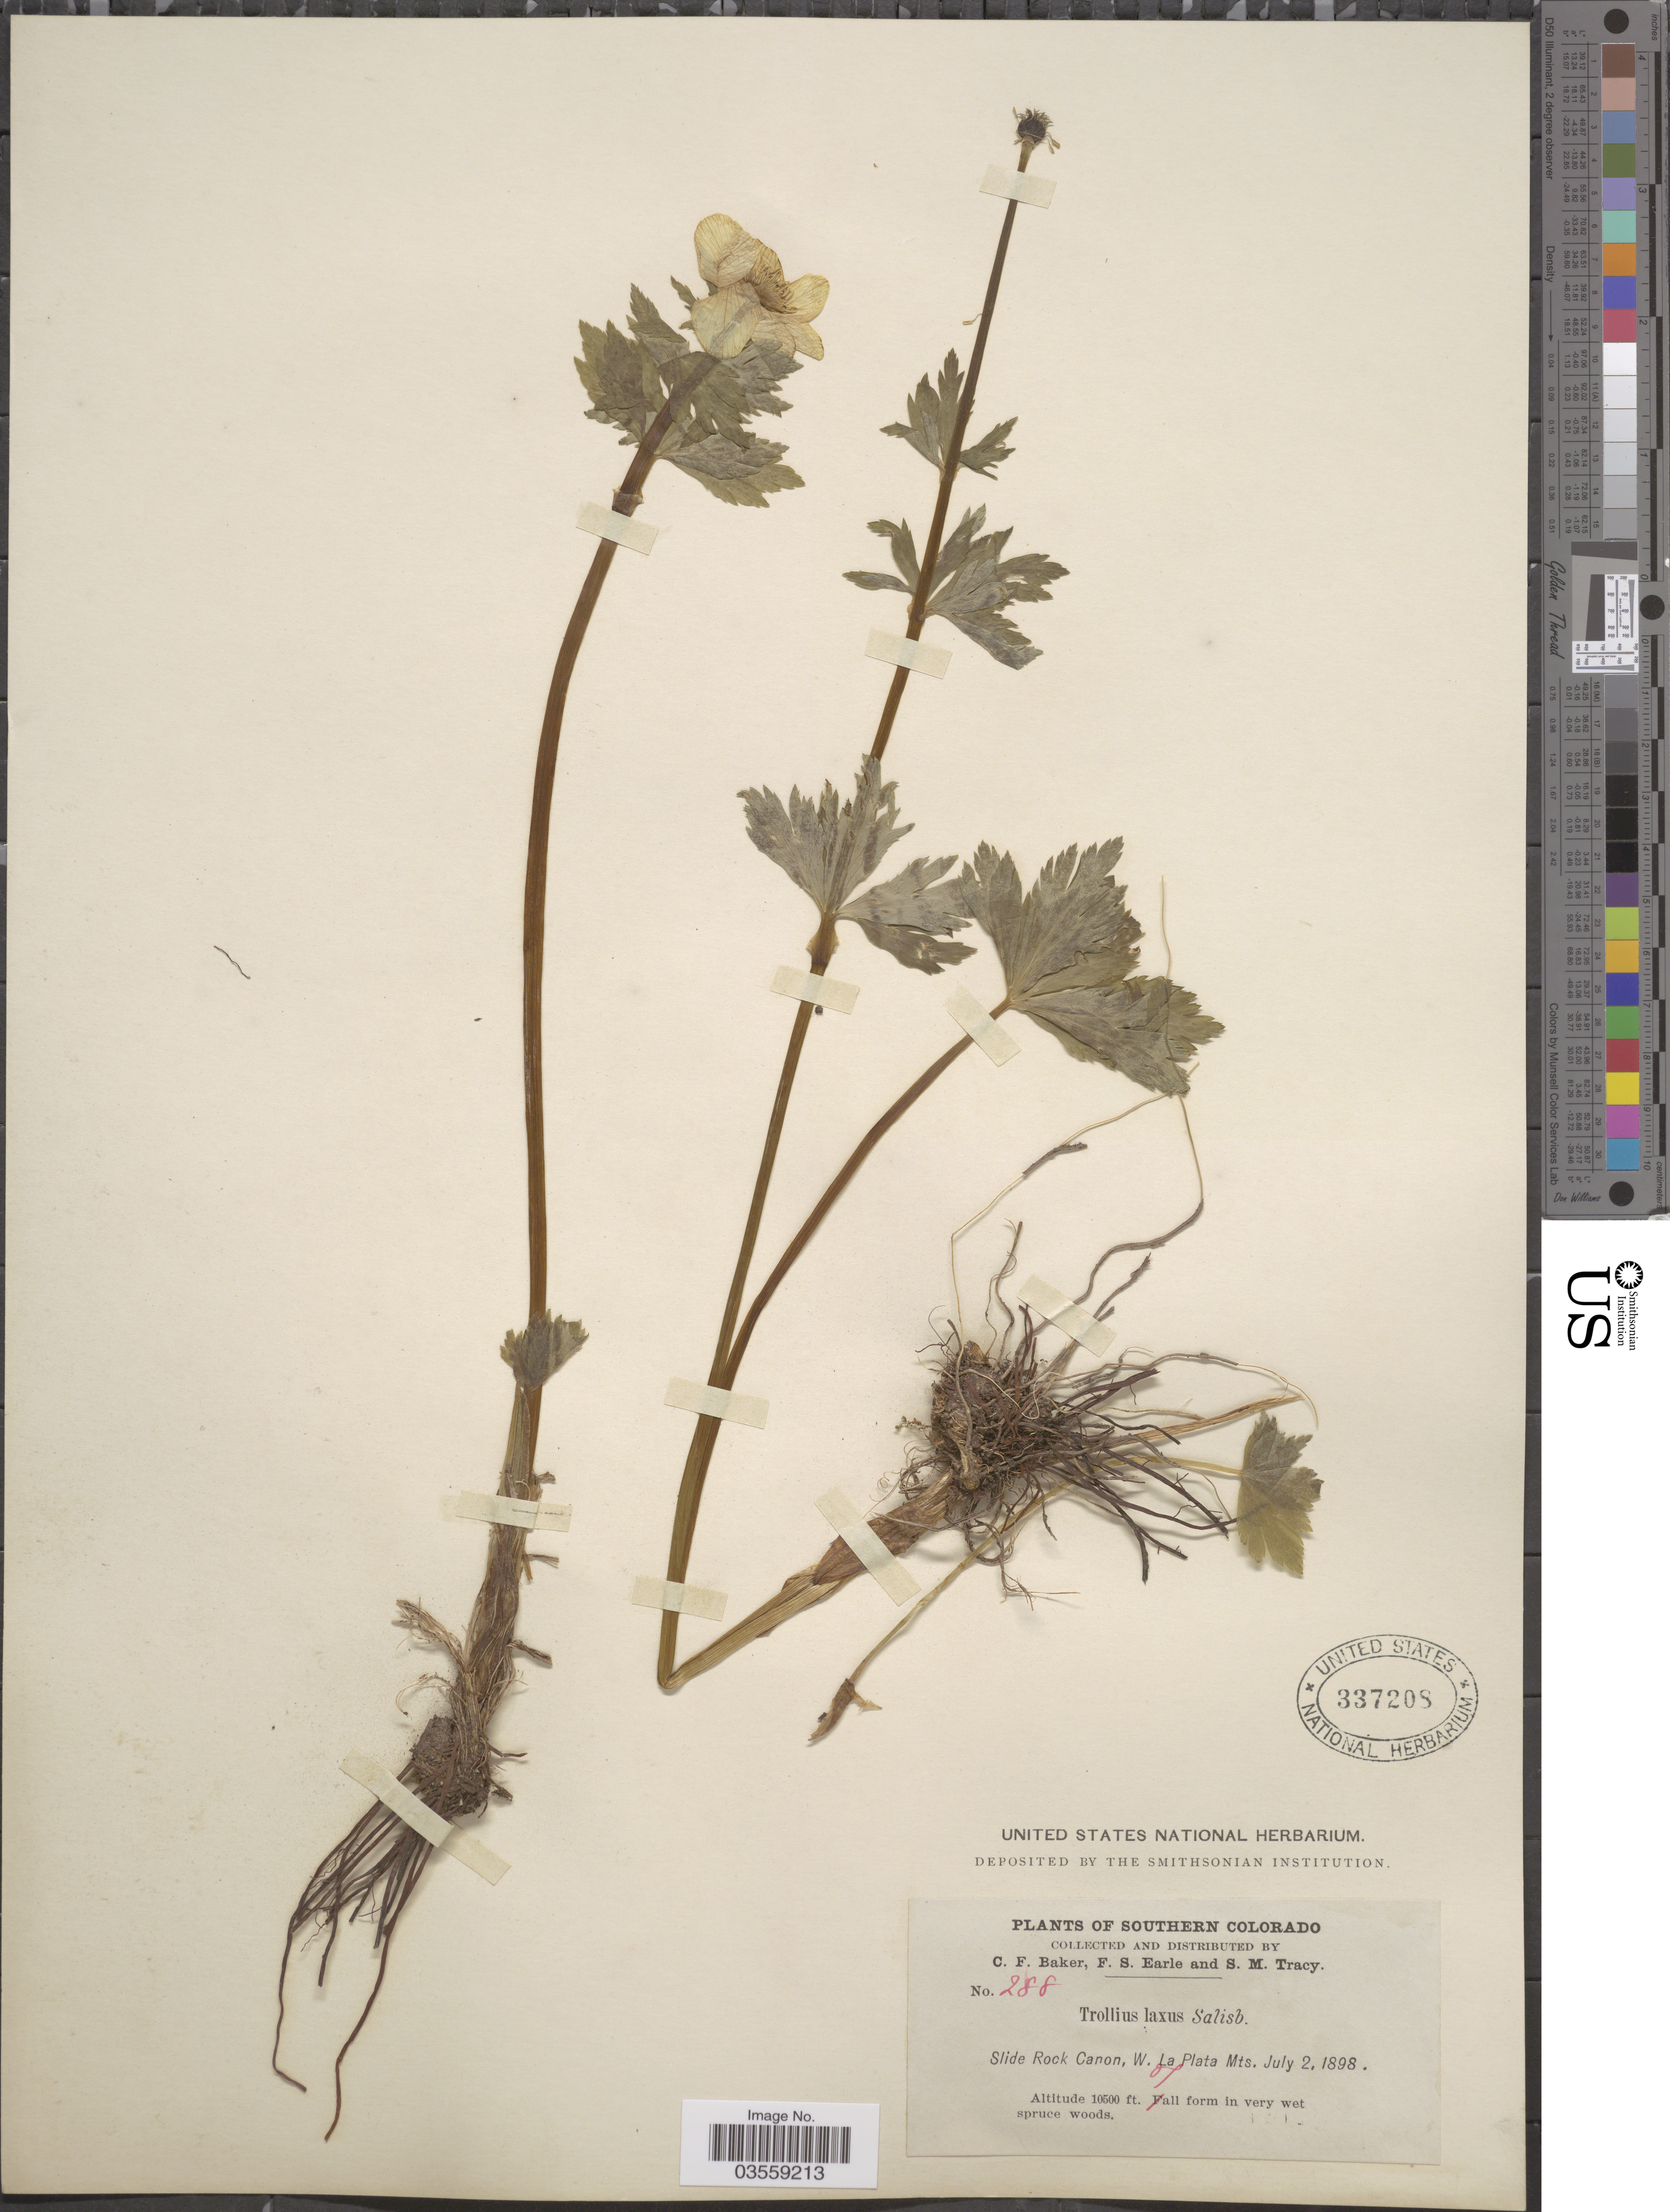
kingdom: Plantae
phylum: Tracheophyta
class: Magnoliopsida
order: Ranunculales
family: Ranunculaceae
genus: Trollius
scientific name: Trollius laxus var. albiflorus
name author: A. Gray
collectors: C. F. Baker, F. S. Earle & S. M. Tracy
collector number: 288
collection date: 1898-07-02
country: United States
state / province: Colorado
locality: Southern Colorado. Slide Rock Canon, W. of La Plata Mts.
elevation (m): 3200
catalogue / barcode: US 337208